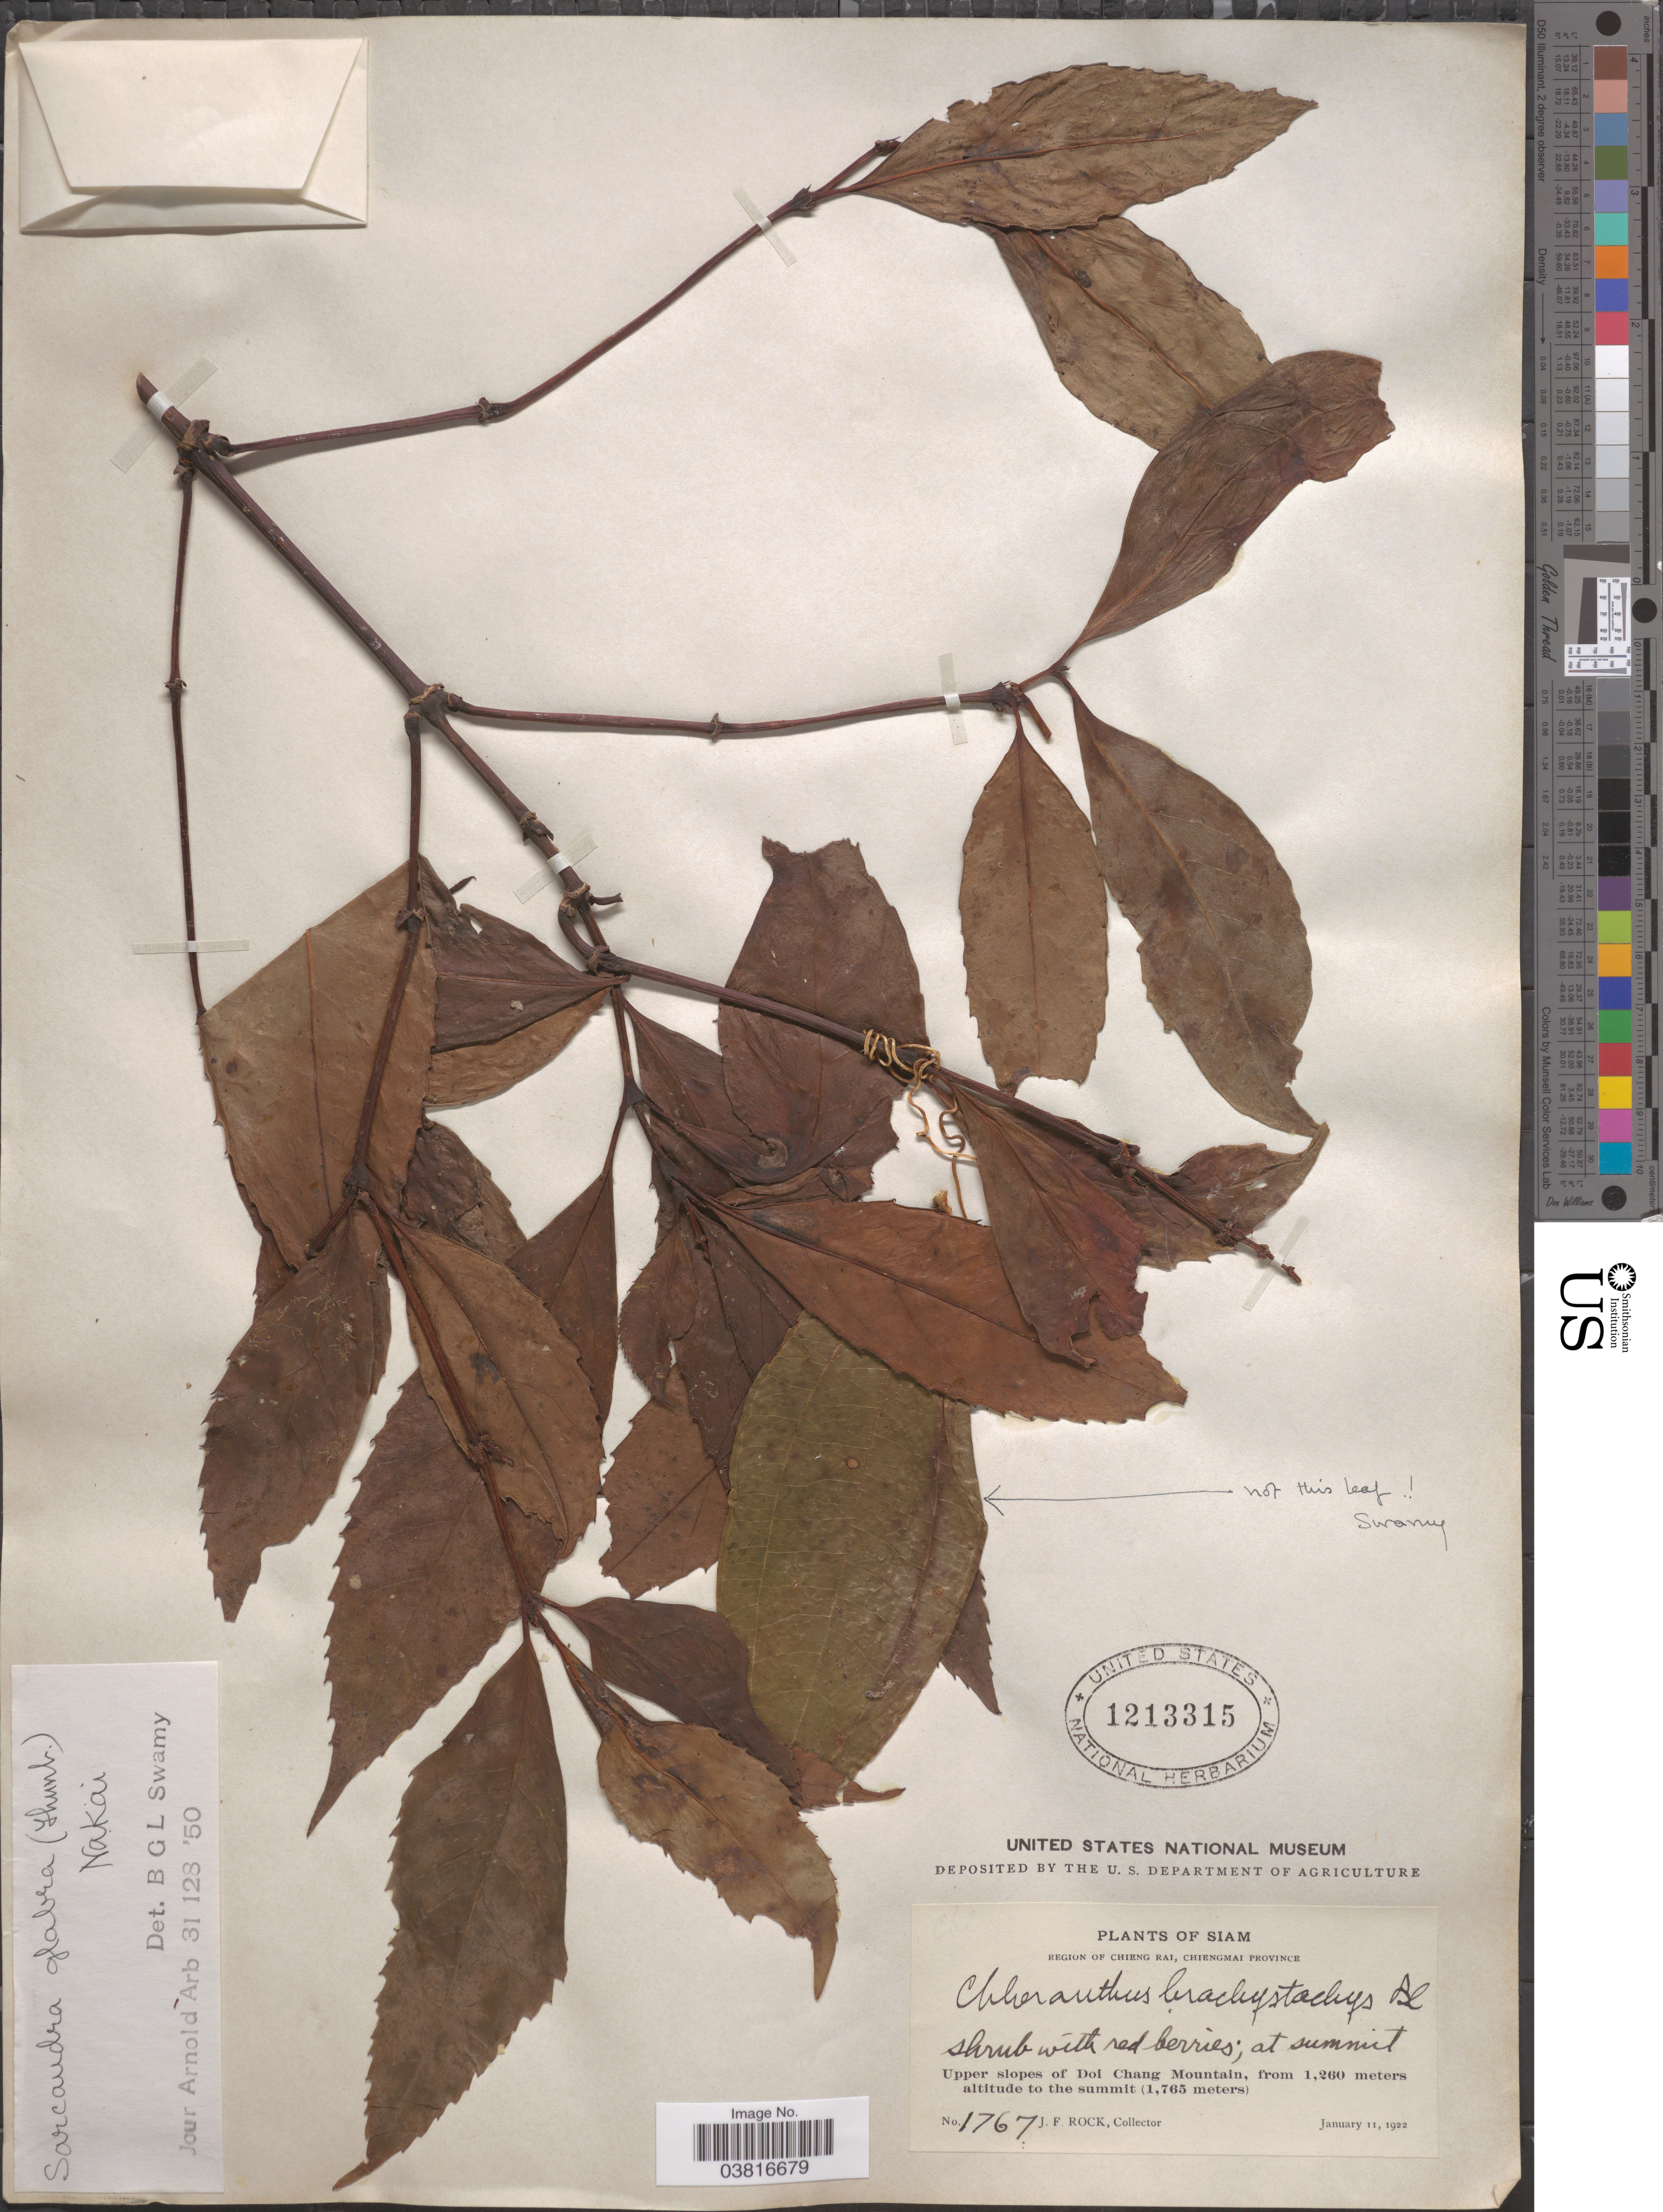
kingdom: Plantae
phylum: Tracheophyta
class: Magnoliopsida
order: Chloranthales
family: Chloranthaceae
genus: Sarcandra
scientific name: Sarcandra glabra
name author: (Thunb.) Nakai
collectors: J. Rock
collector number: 1767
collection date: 1922-01-11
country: Thailand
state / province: Chiang Mai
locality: Siam. Region of Chieng Rai, Chiengmai Province. Upper slopes of Doi Chang Mountain to the summit.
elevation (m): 1260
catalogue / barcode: US 1213315